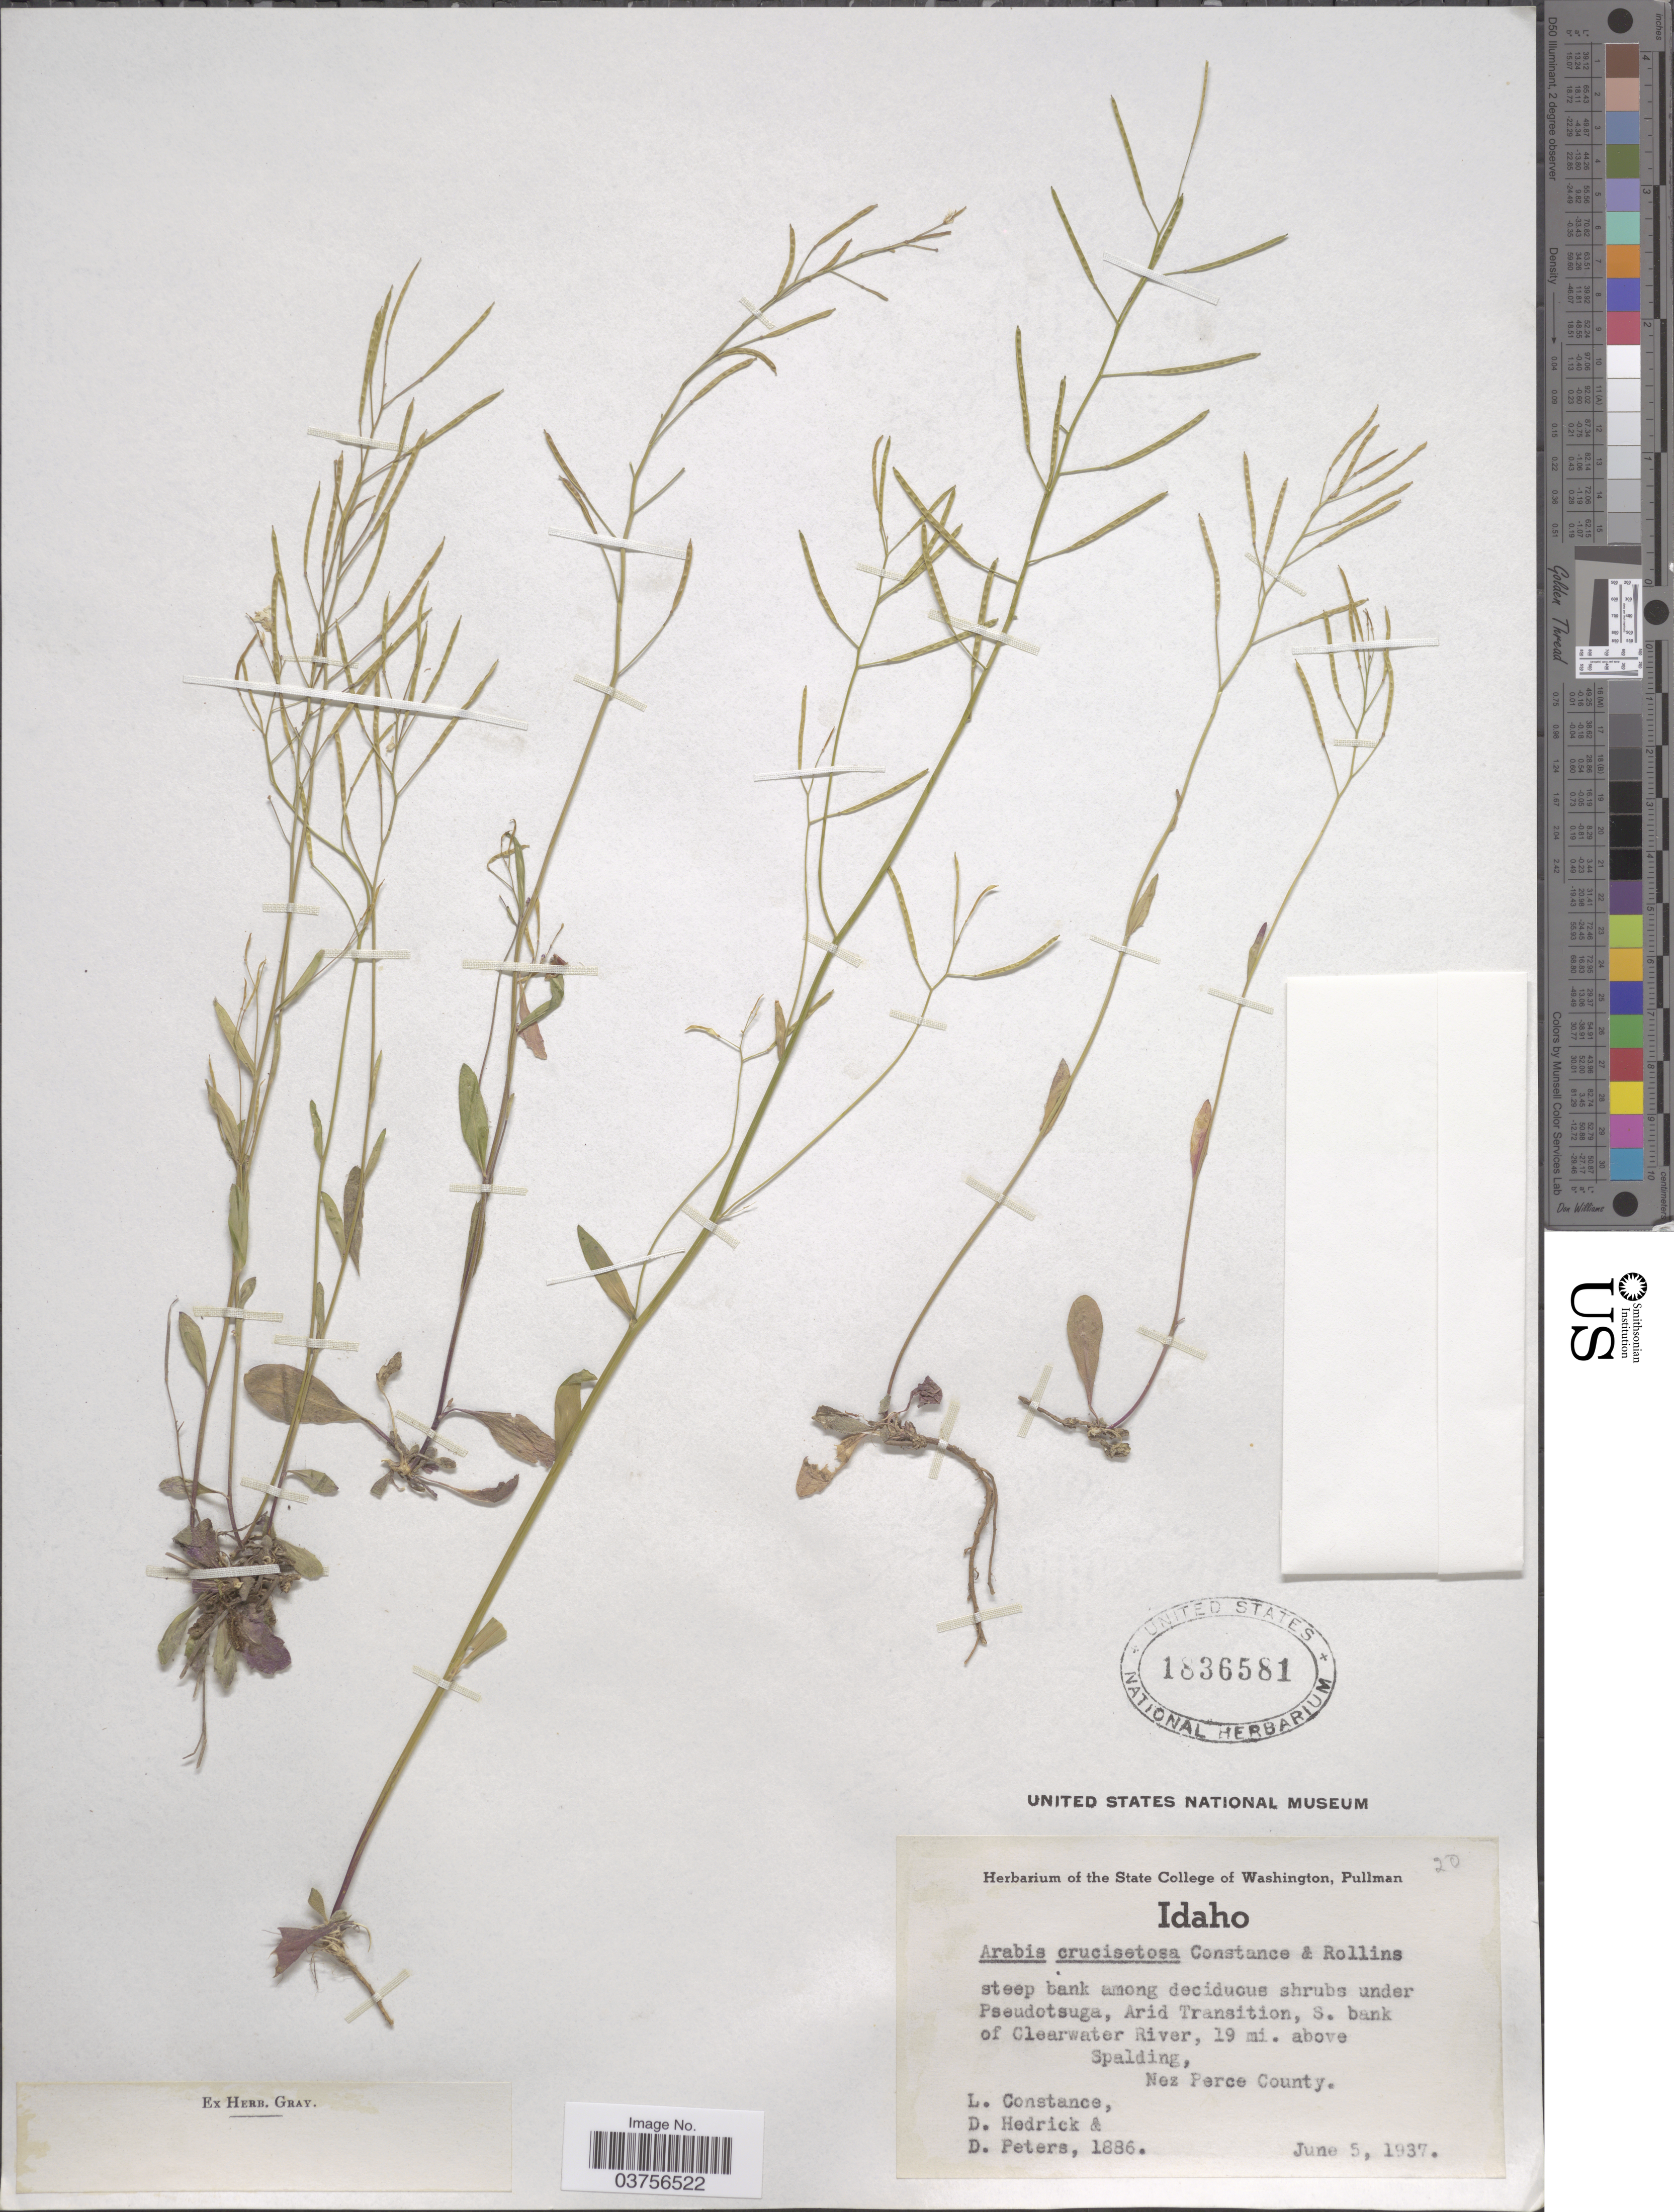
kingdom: Plantae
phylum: Tracheophyta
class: Magnoliopsida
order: Brassicales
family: Brassicaceae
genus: Arabis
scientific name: Arabis crucisetosa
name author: Constance & Rollins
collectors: L. Constance, D. Hedrick & D. Peters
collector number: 1886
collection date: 1937-06-05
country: United States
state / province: Idaho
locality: S. bank of Clearwater River, 19 mi. above Spalding, Nez Perce County.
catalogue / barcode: US 1836581